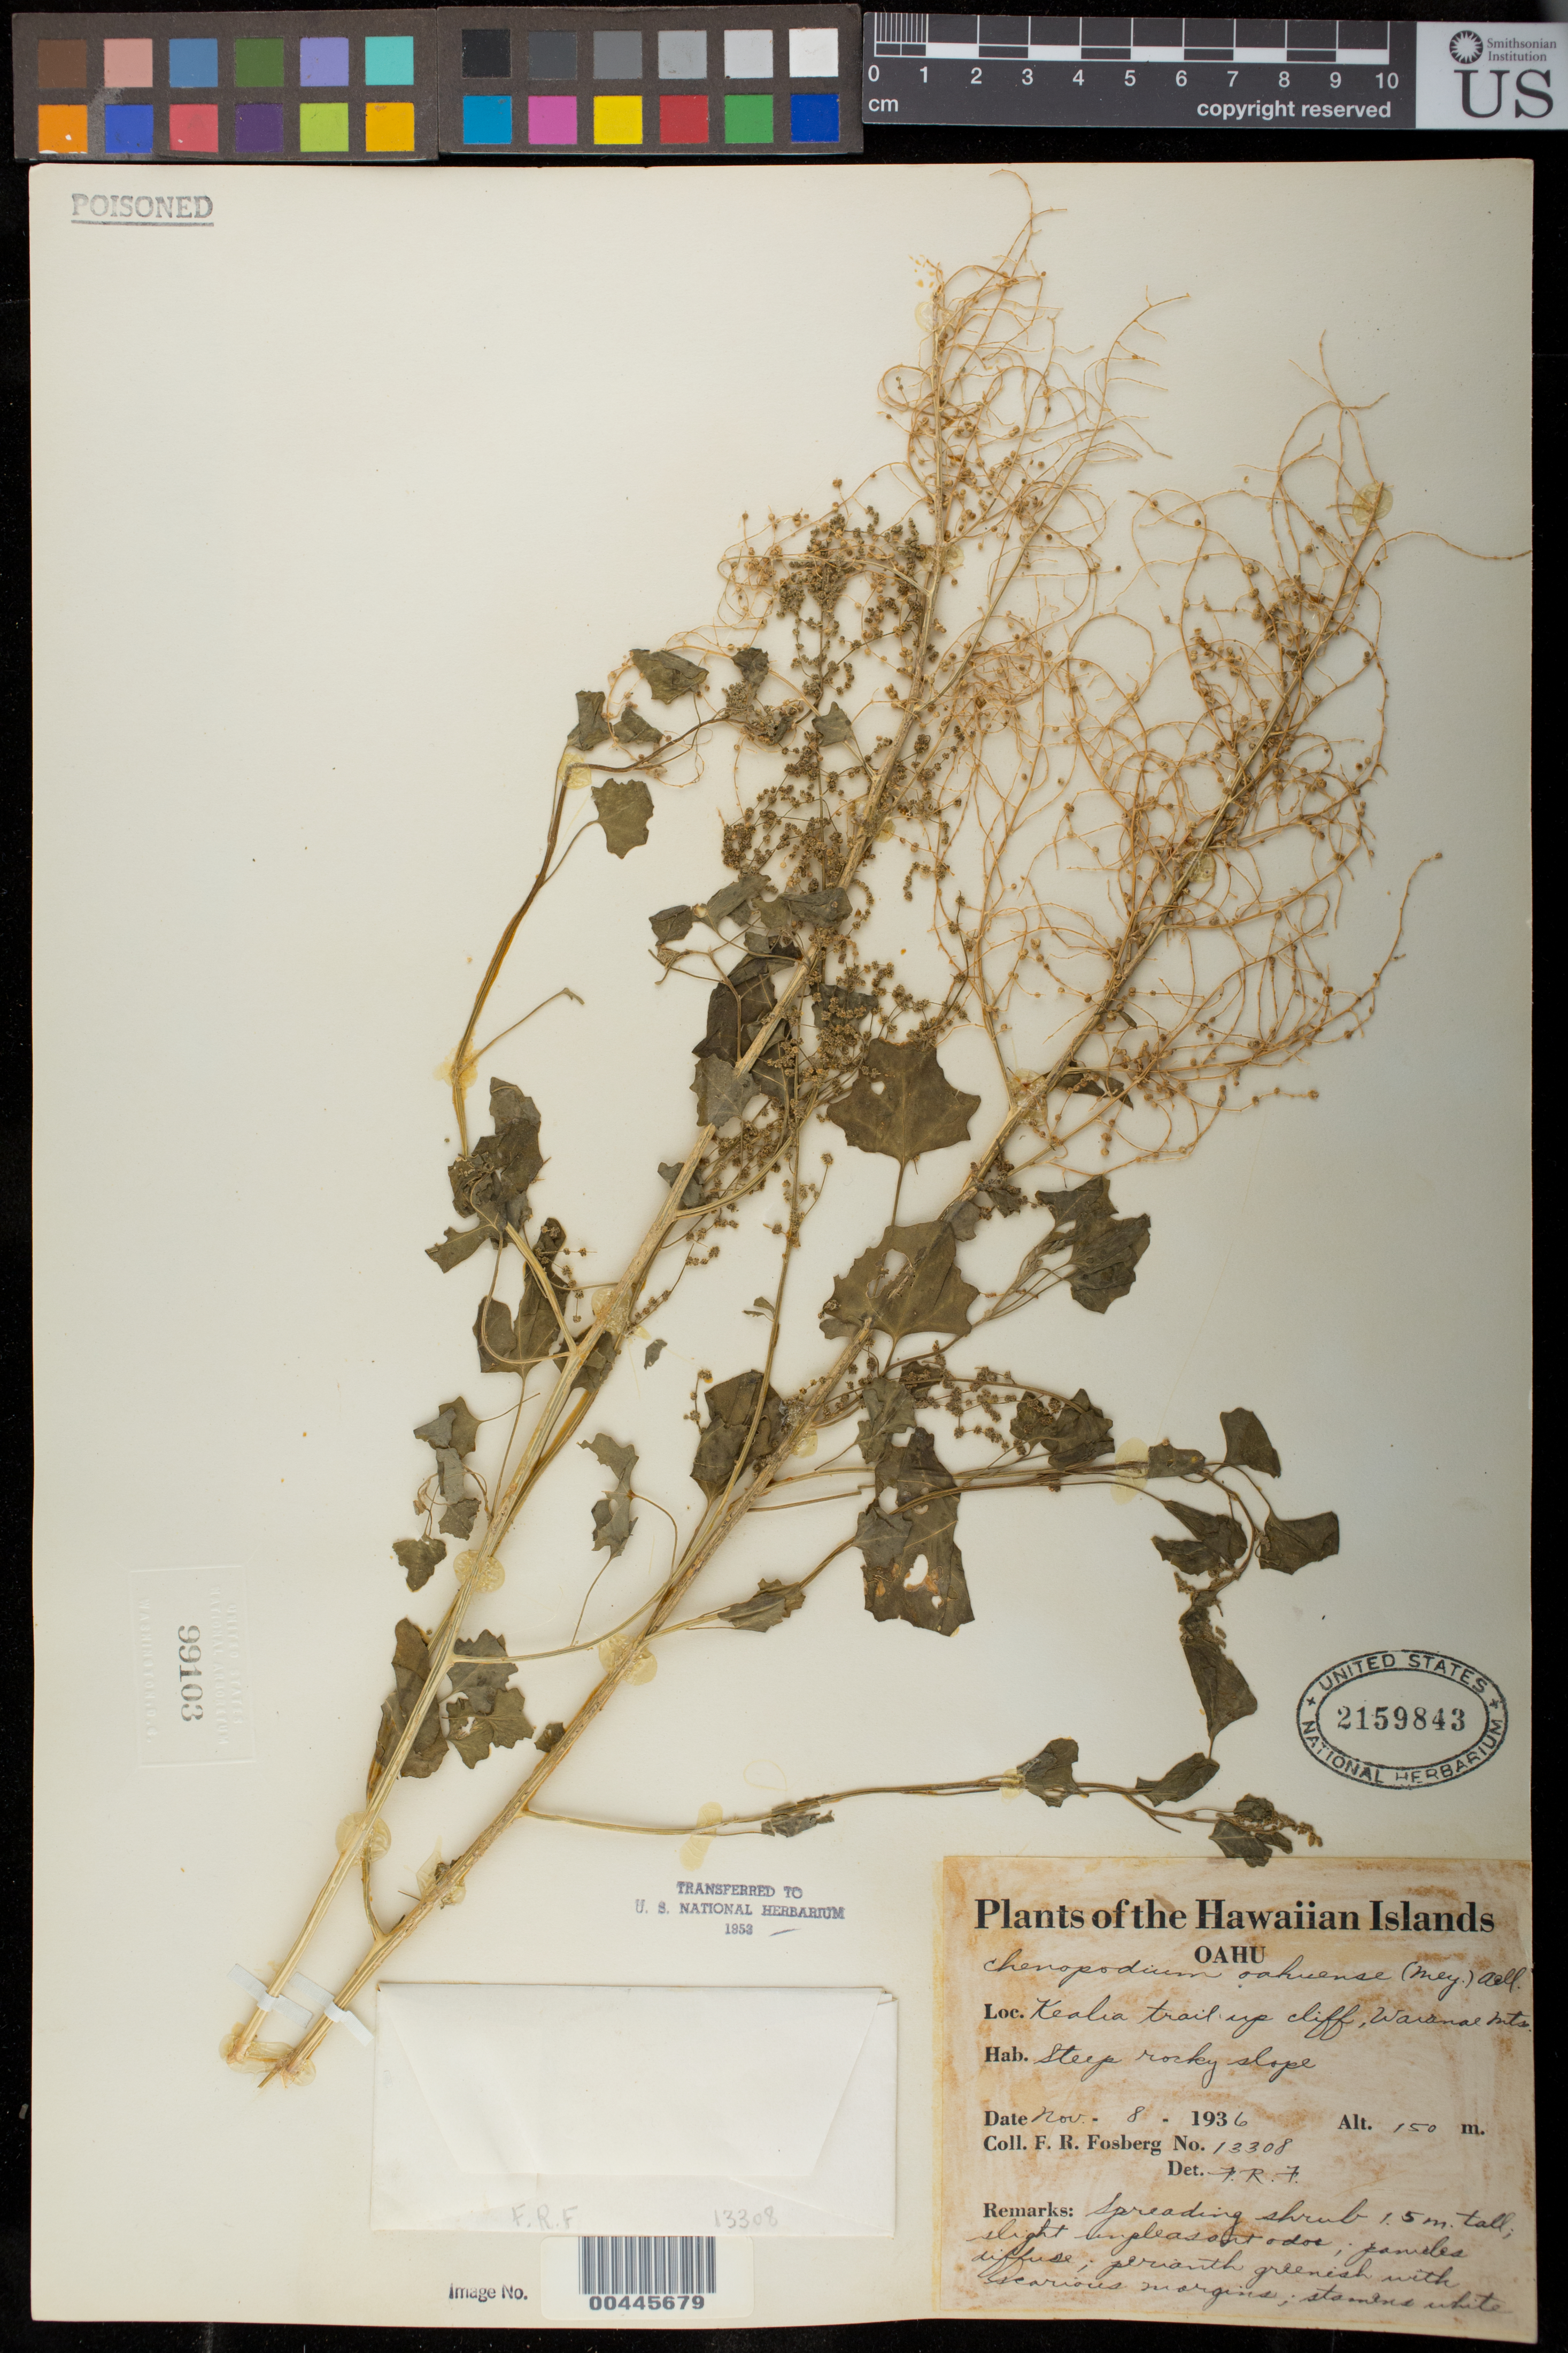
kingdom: Plantae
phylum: Tracheophyta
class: Magnoliopsida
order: Caryophyllales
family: Amaranthaceae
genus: Chenopodium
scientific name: Chenopodium oahuense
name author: (Meyen) Aellen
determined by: Fosberg, F. R.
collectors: F. R. Fosberg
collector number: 13308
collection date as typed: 8 Nov 1936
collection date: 1936-11-08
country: United States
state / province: Hawaii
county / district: Honolulu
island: Oahu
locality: Kealia trail up cliff, Waianea Mts.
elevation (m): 150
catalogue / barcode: US 2159843